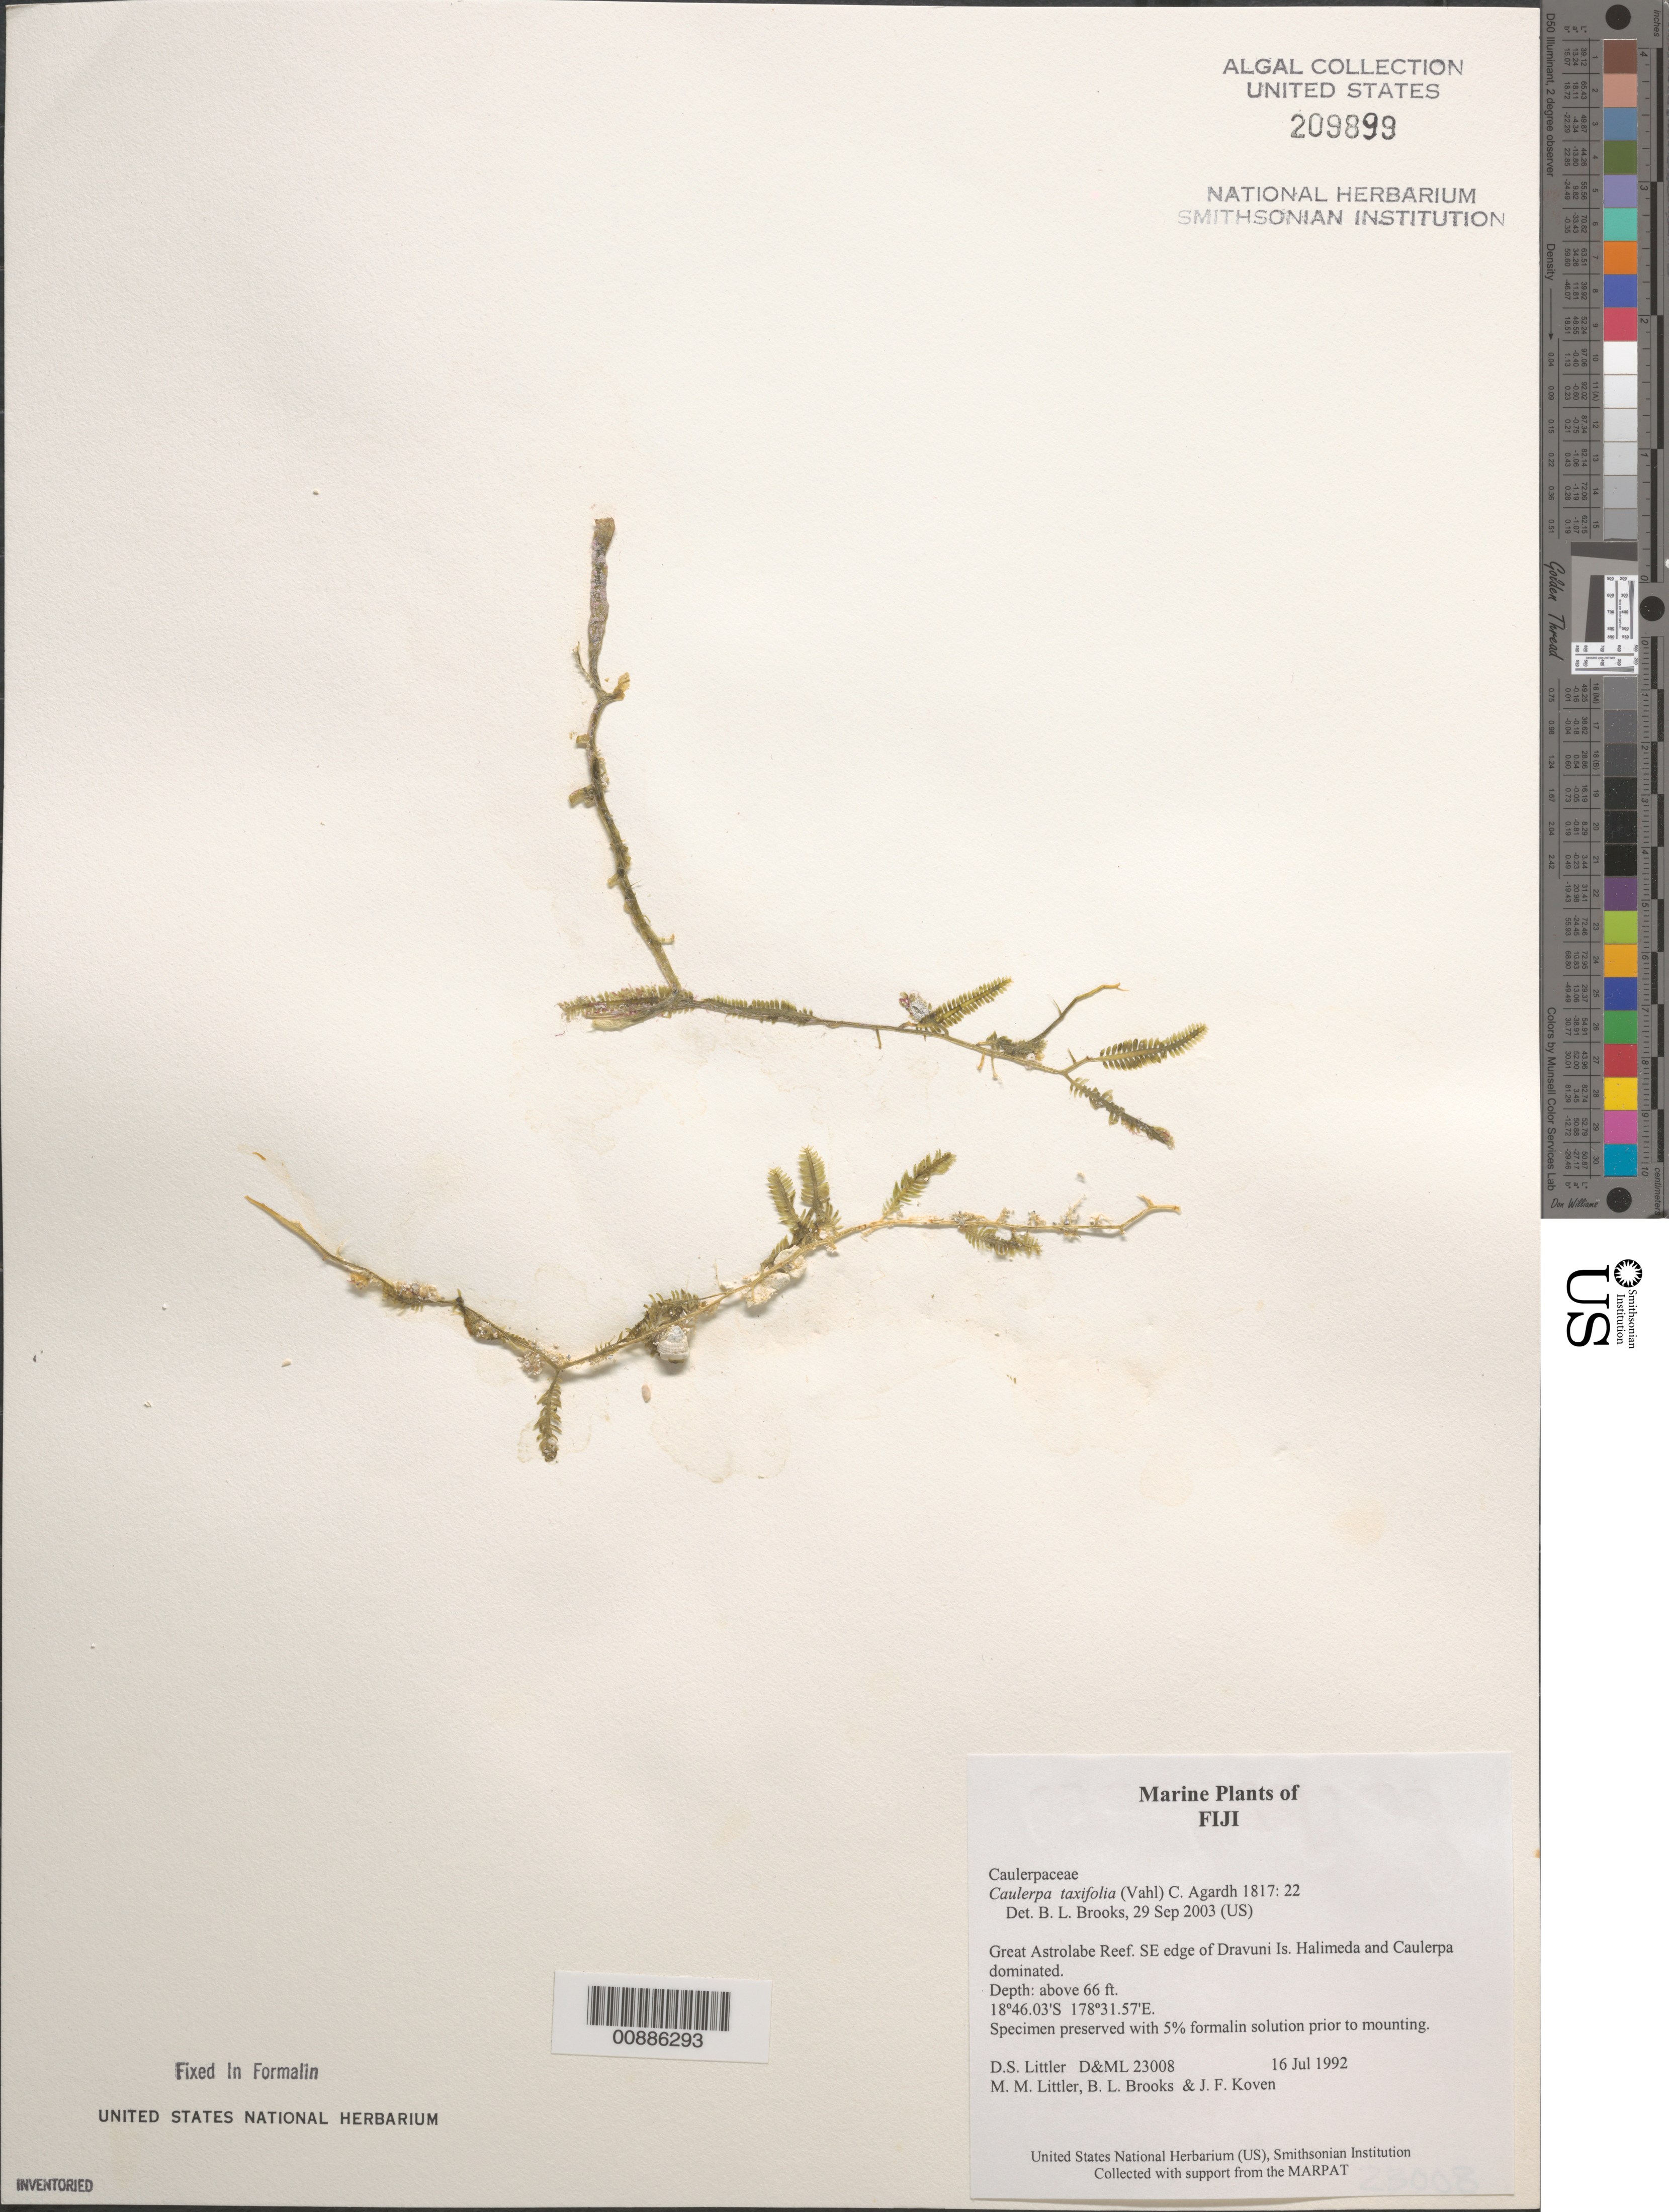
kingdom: Plantae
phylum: Chlorophyta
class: Ulvophyceae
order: Bryopsidales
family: Caulerpaceae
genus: Caulerpa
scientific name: Caulerpa taxifolia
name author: (M. Vahl) C. Agardh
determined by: Brooks, B. L., (BOT), Smithsonian Institution - National Museum of Natural History (UNITED STATES)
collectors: D. S. Littler, M. M. Littler, B. Brooks & J. Koven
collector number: D&ML 23008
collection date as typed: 16 Jul 1992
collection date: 1992-07-16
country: Fiji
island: Dravuni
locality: Great Astrolabe Reef, southeast edge of island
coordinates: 18 46.03'S, 178 31.57'E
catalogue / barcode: US 209899